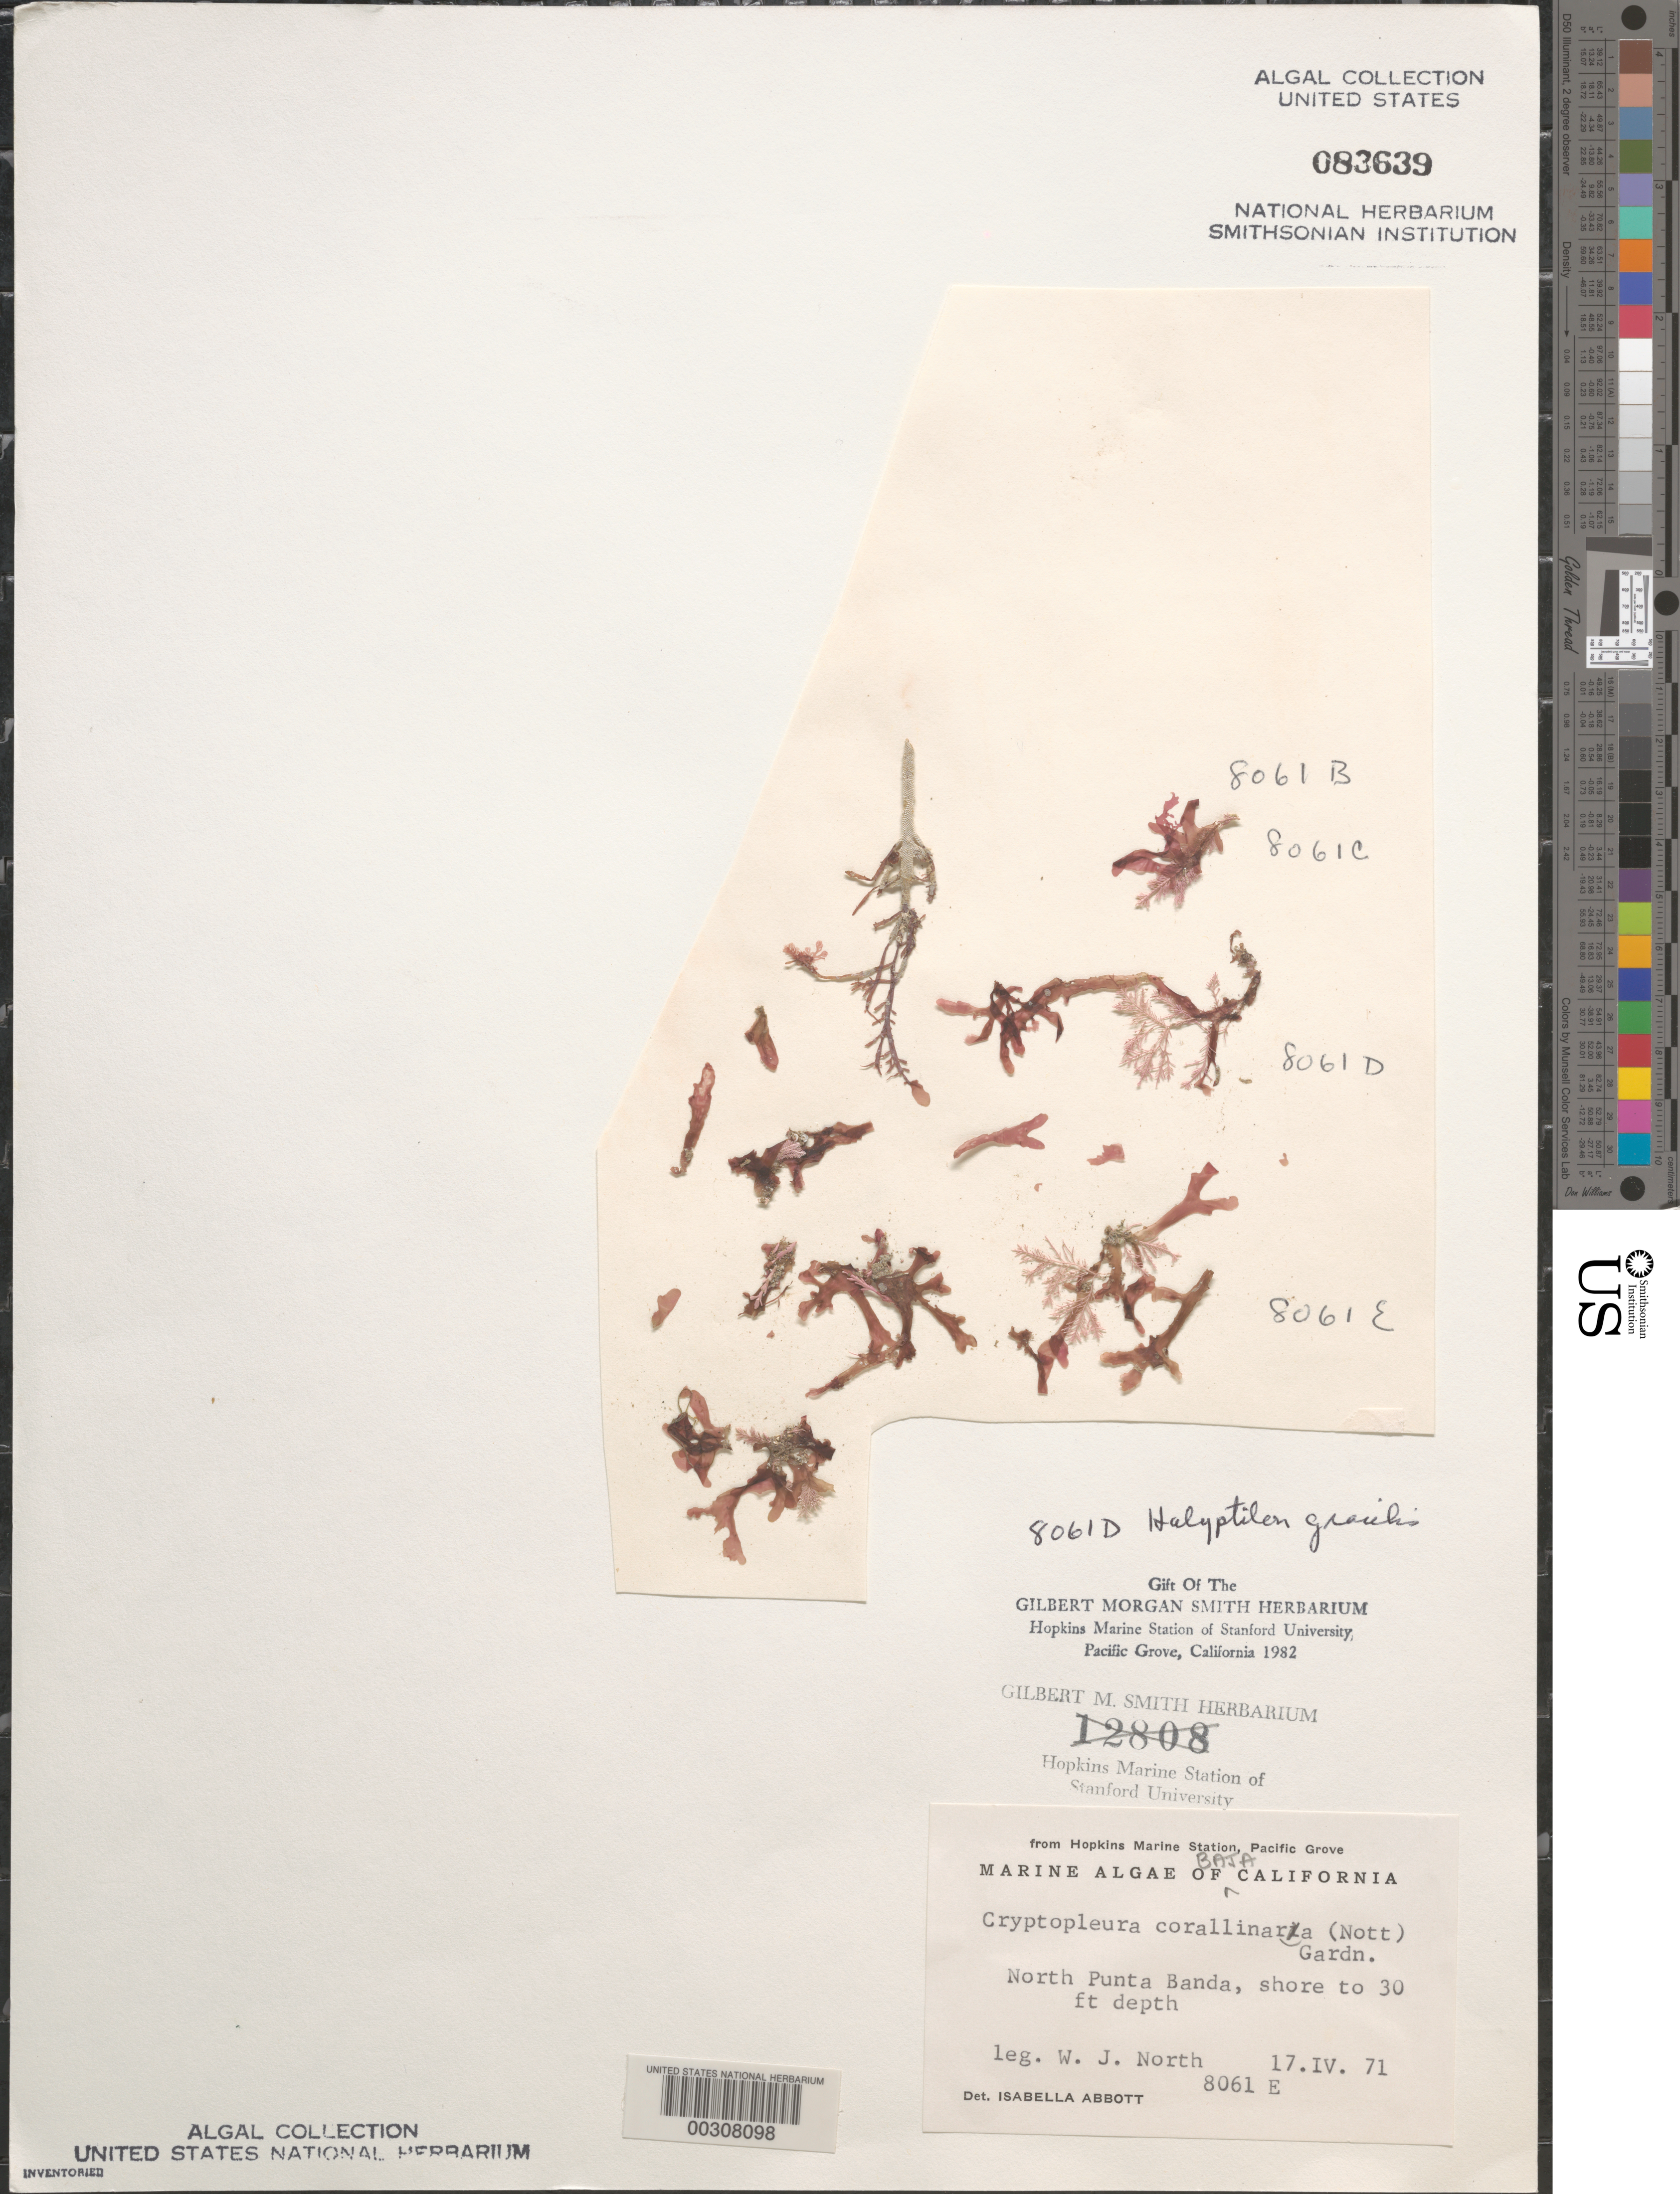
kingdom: Plantae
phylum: Rhodophyta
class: Florideophyceae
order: Ceramiales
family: Delesseriaceae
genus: Cryptopleura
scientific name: Cryptopleura corallinara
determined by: Abbott, Isabella A.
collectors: W. North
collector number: IAA 8061e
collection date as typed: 17 Apr 1971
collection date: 1971-04-17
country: Mexico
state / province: Baja California Norte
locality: North Punta Banda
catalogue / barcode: US 83639